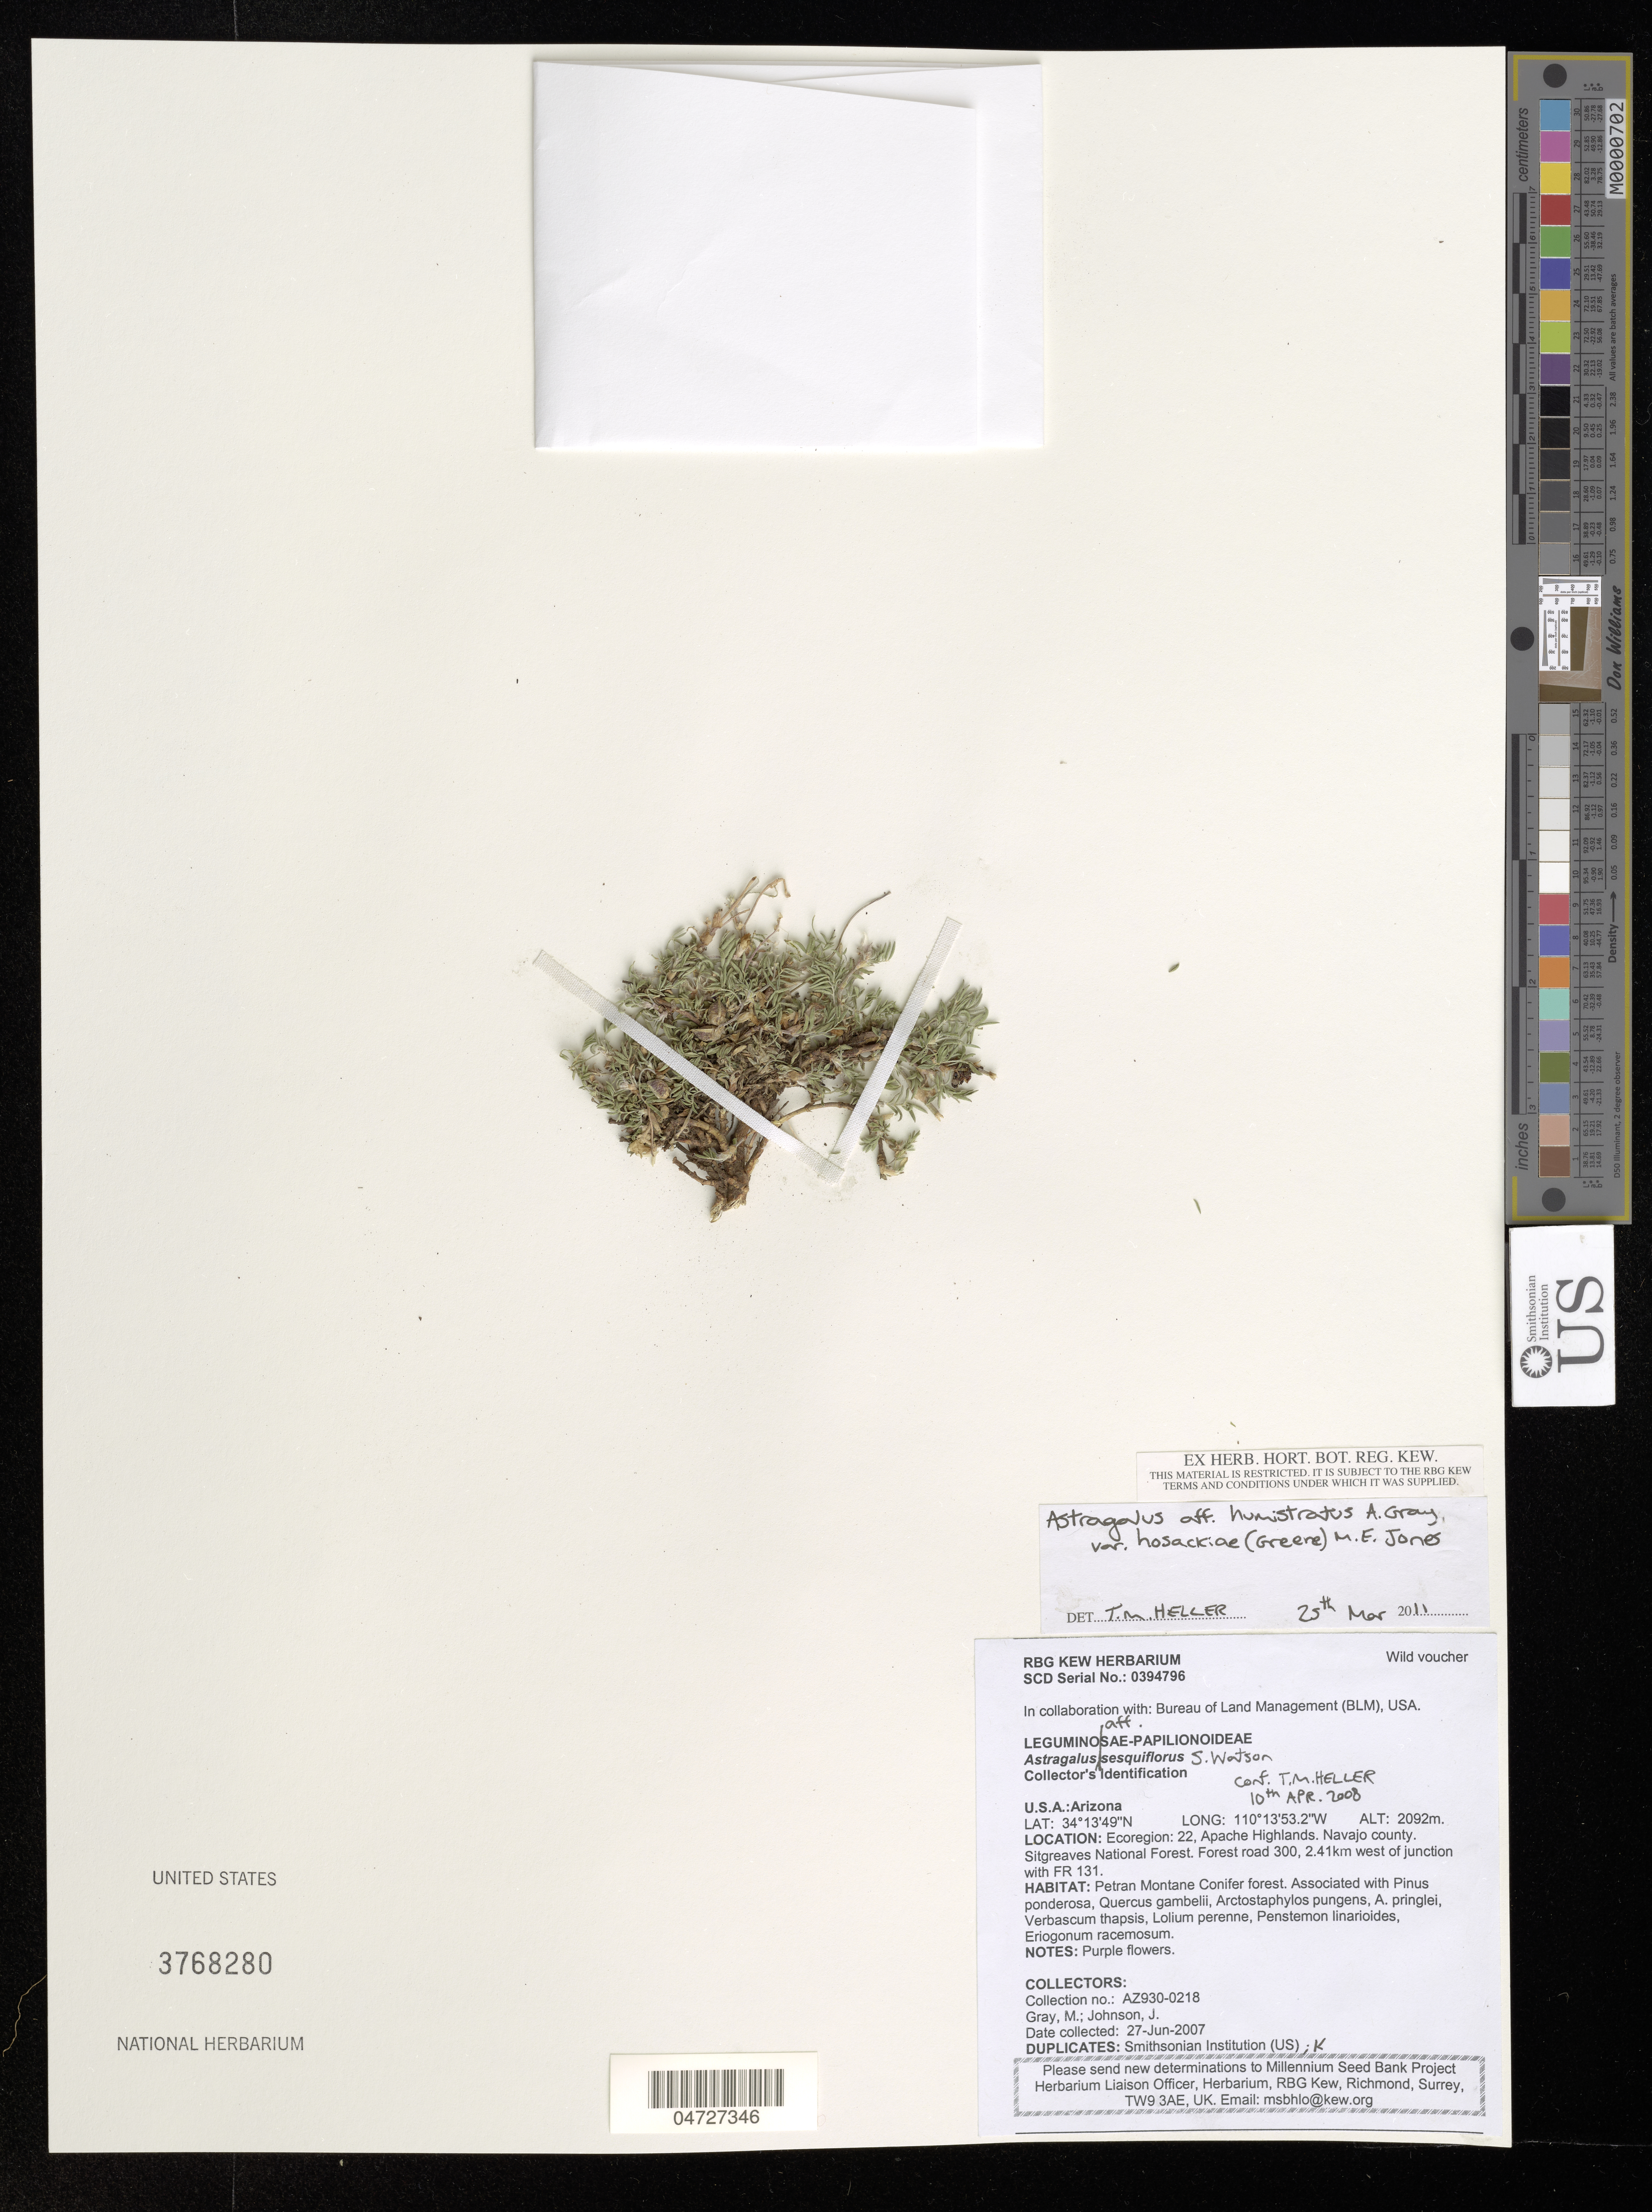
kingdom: Plantae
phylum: Tracheophyta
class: Magnoliopsida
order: Fabales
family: Fabaceae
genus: Astragalus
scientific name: Astragalus sesquiflorus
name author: S. Watson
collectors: M. Gray & J. Johnson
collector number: AZ930-0218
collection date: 2007-06-27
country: United States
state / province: Arizona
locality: Ecoregion: 22, Apache Highlands. Navajo county. Sitgreaves National Forest. Forest road 300, 2.41km west of junction with FR 131.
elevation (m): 2092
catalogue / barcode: US 3768280